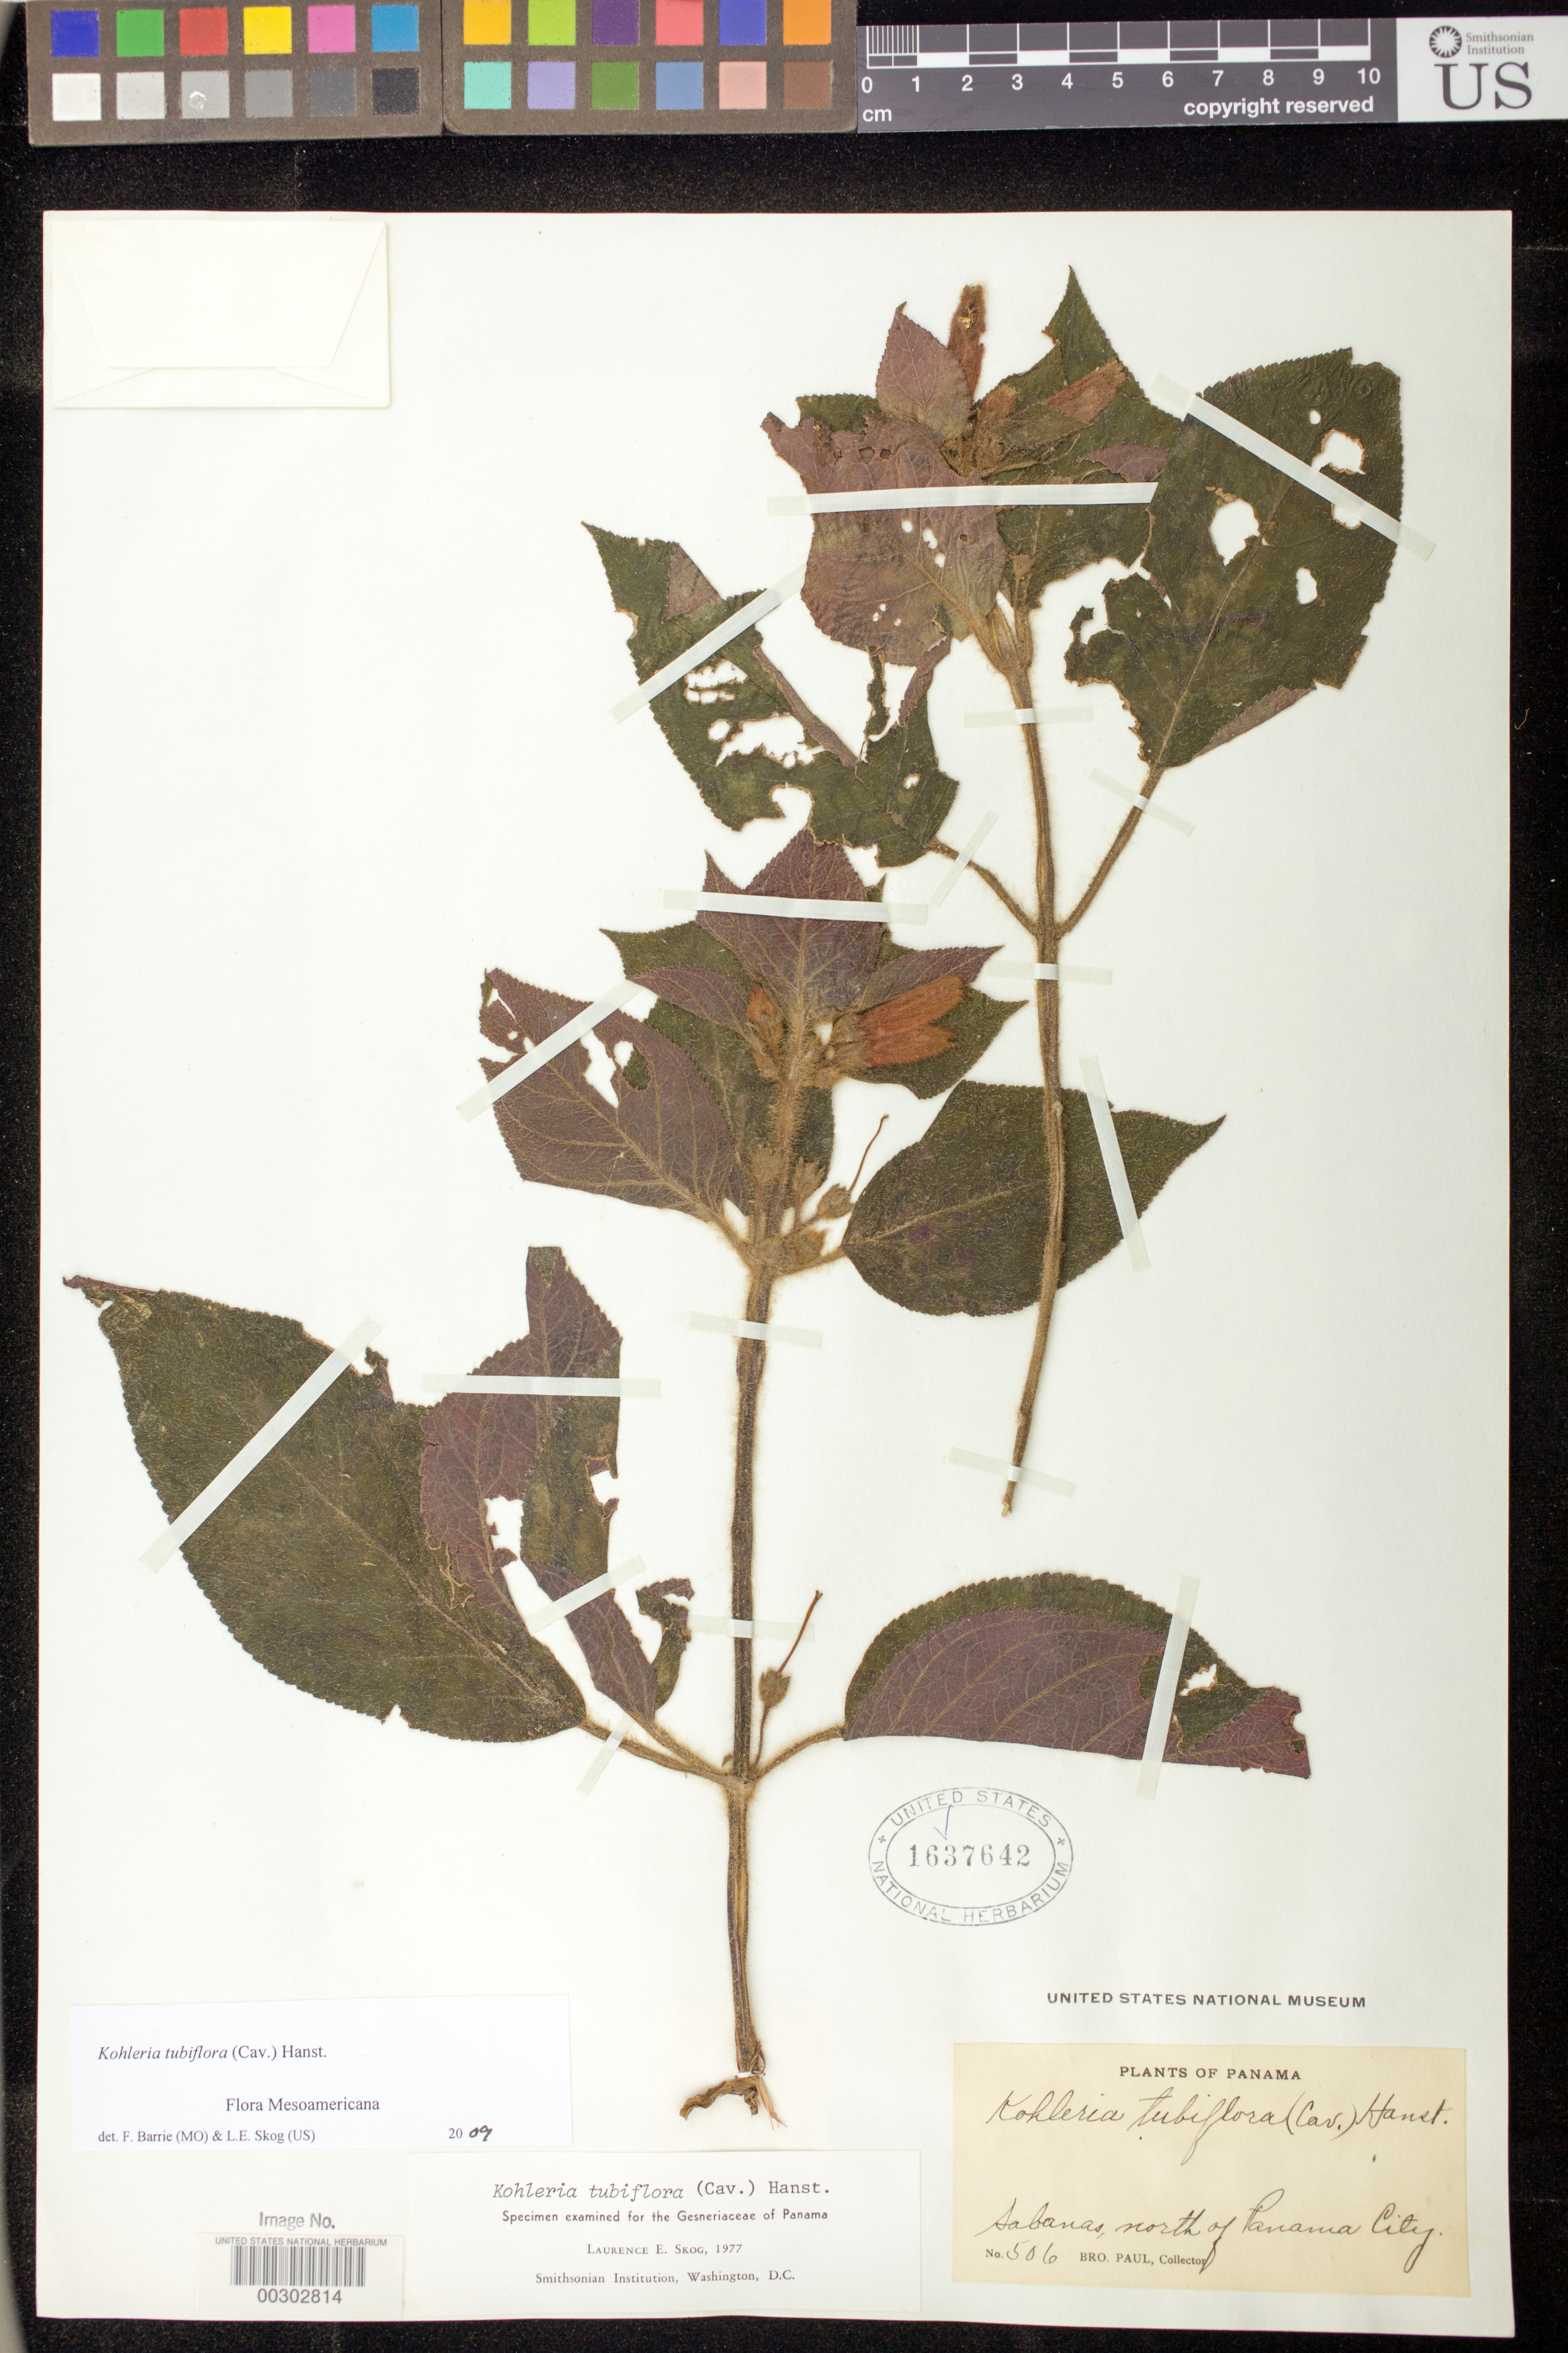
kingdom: Plantae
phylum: Tracheophyta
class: Magnoliopsida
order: Lamiales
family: Gesneriaceae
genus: Kohleria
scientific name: Kohleria tubiflora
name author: (Cav.) Hanst.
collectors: F. Paul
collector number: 506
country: Panama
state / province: Panamá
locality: Sabanas, N of Panama City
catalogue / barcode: US 1637642